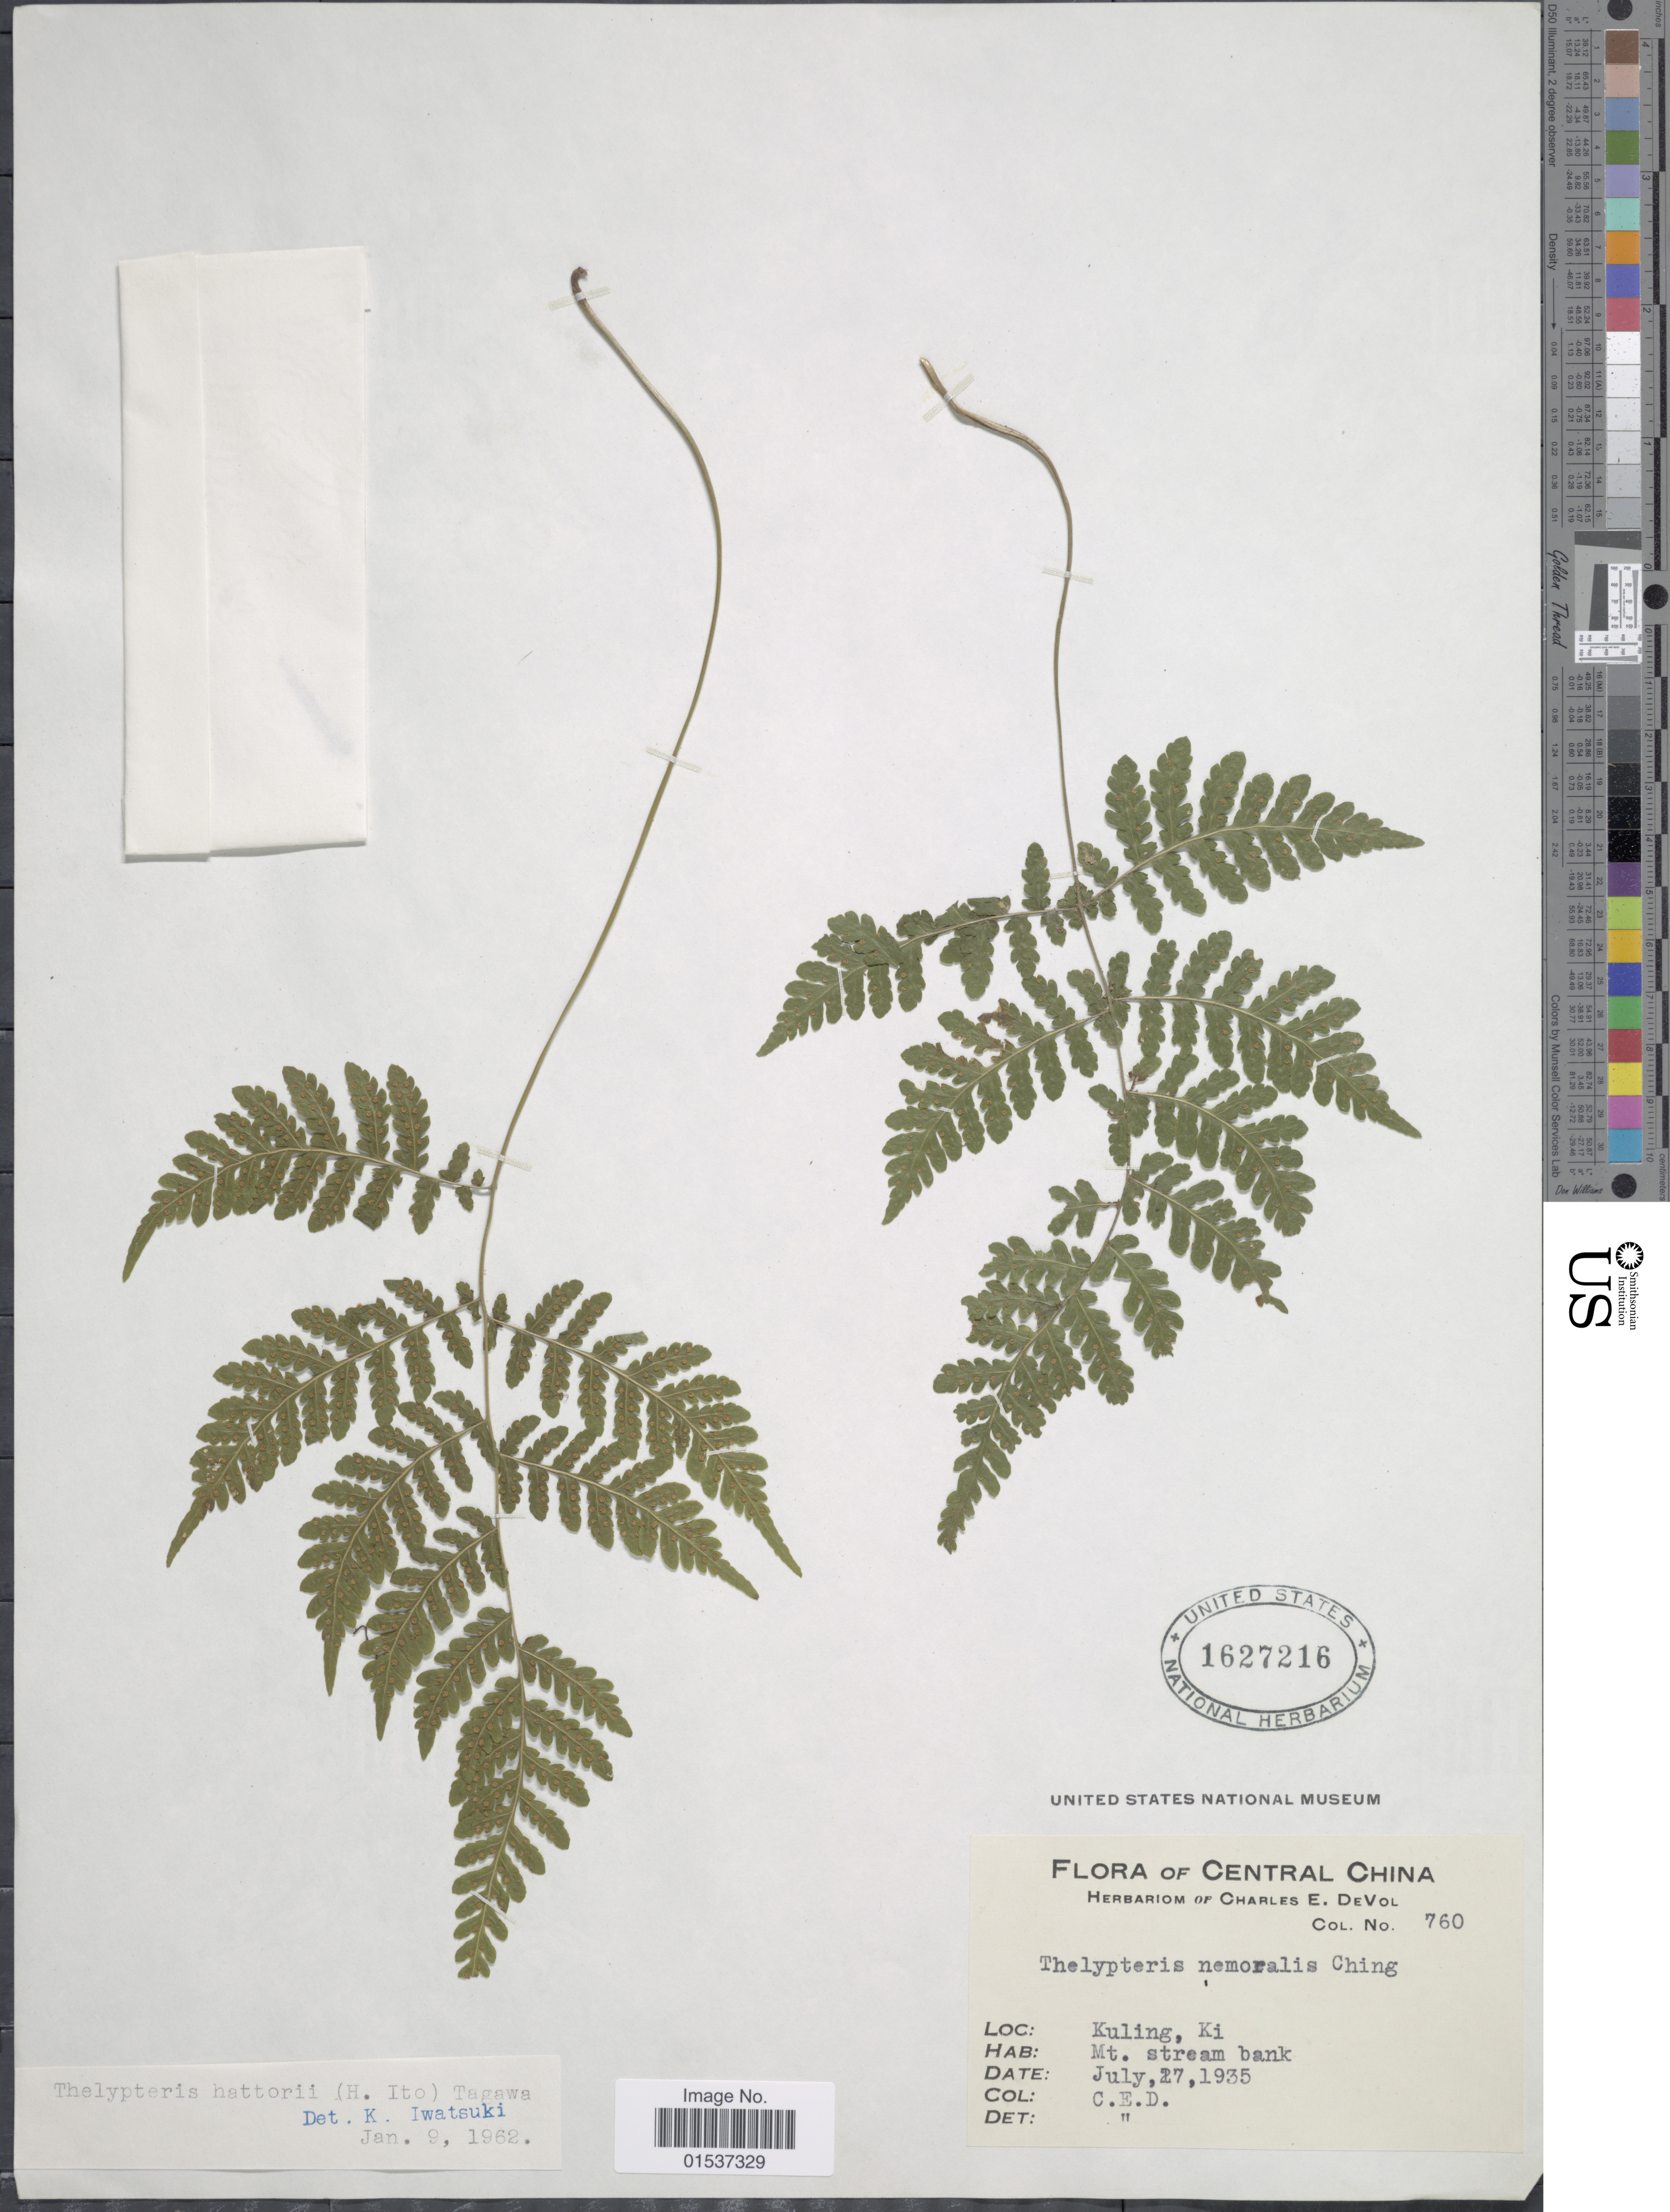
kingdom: Plantae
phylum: Tracheophyta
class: Polypodiopsida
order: Polypodiales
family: Thelypteridaceae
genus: Metathelypteris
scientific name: Metathelypteris hattorii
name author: (H. Itô) Ching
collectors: C. E. De Vol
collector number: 760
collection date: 1935-07-27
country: China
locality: Central China, Kuling, Ki. Mt. stream bank.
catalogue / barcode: US 1627216